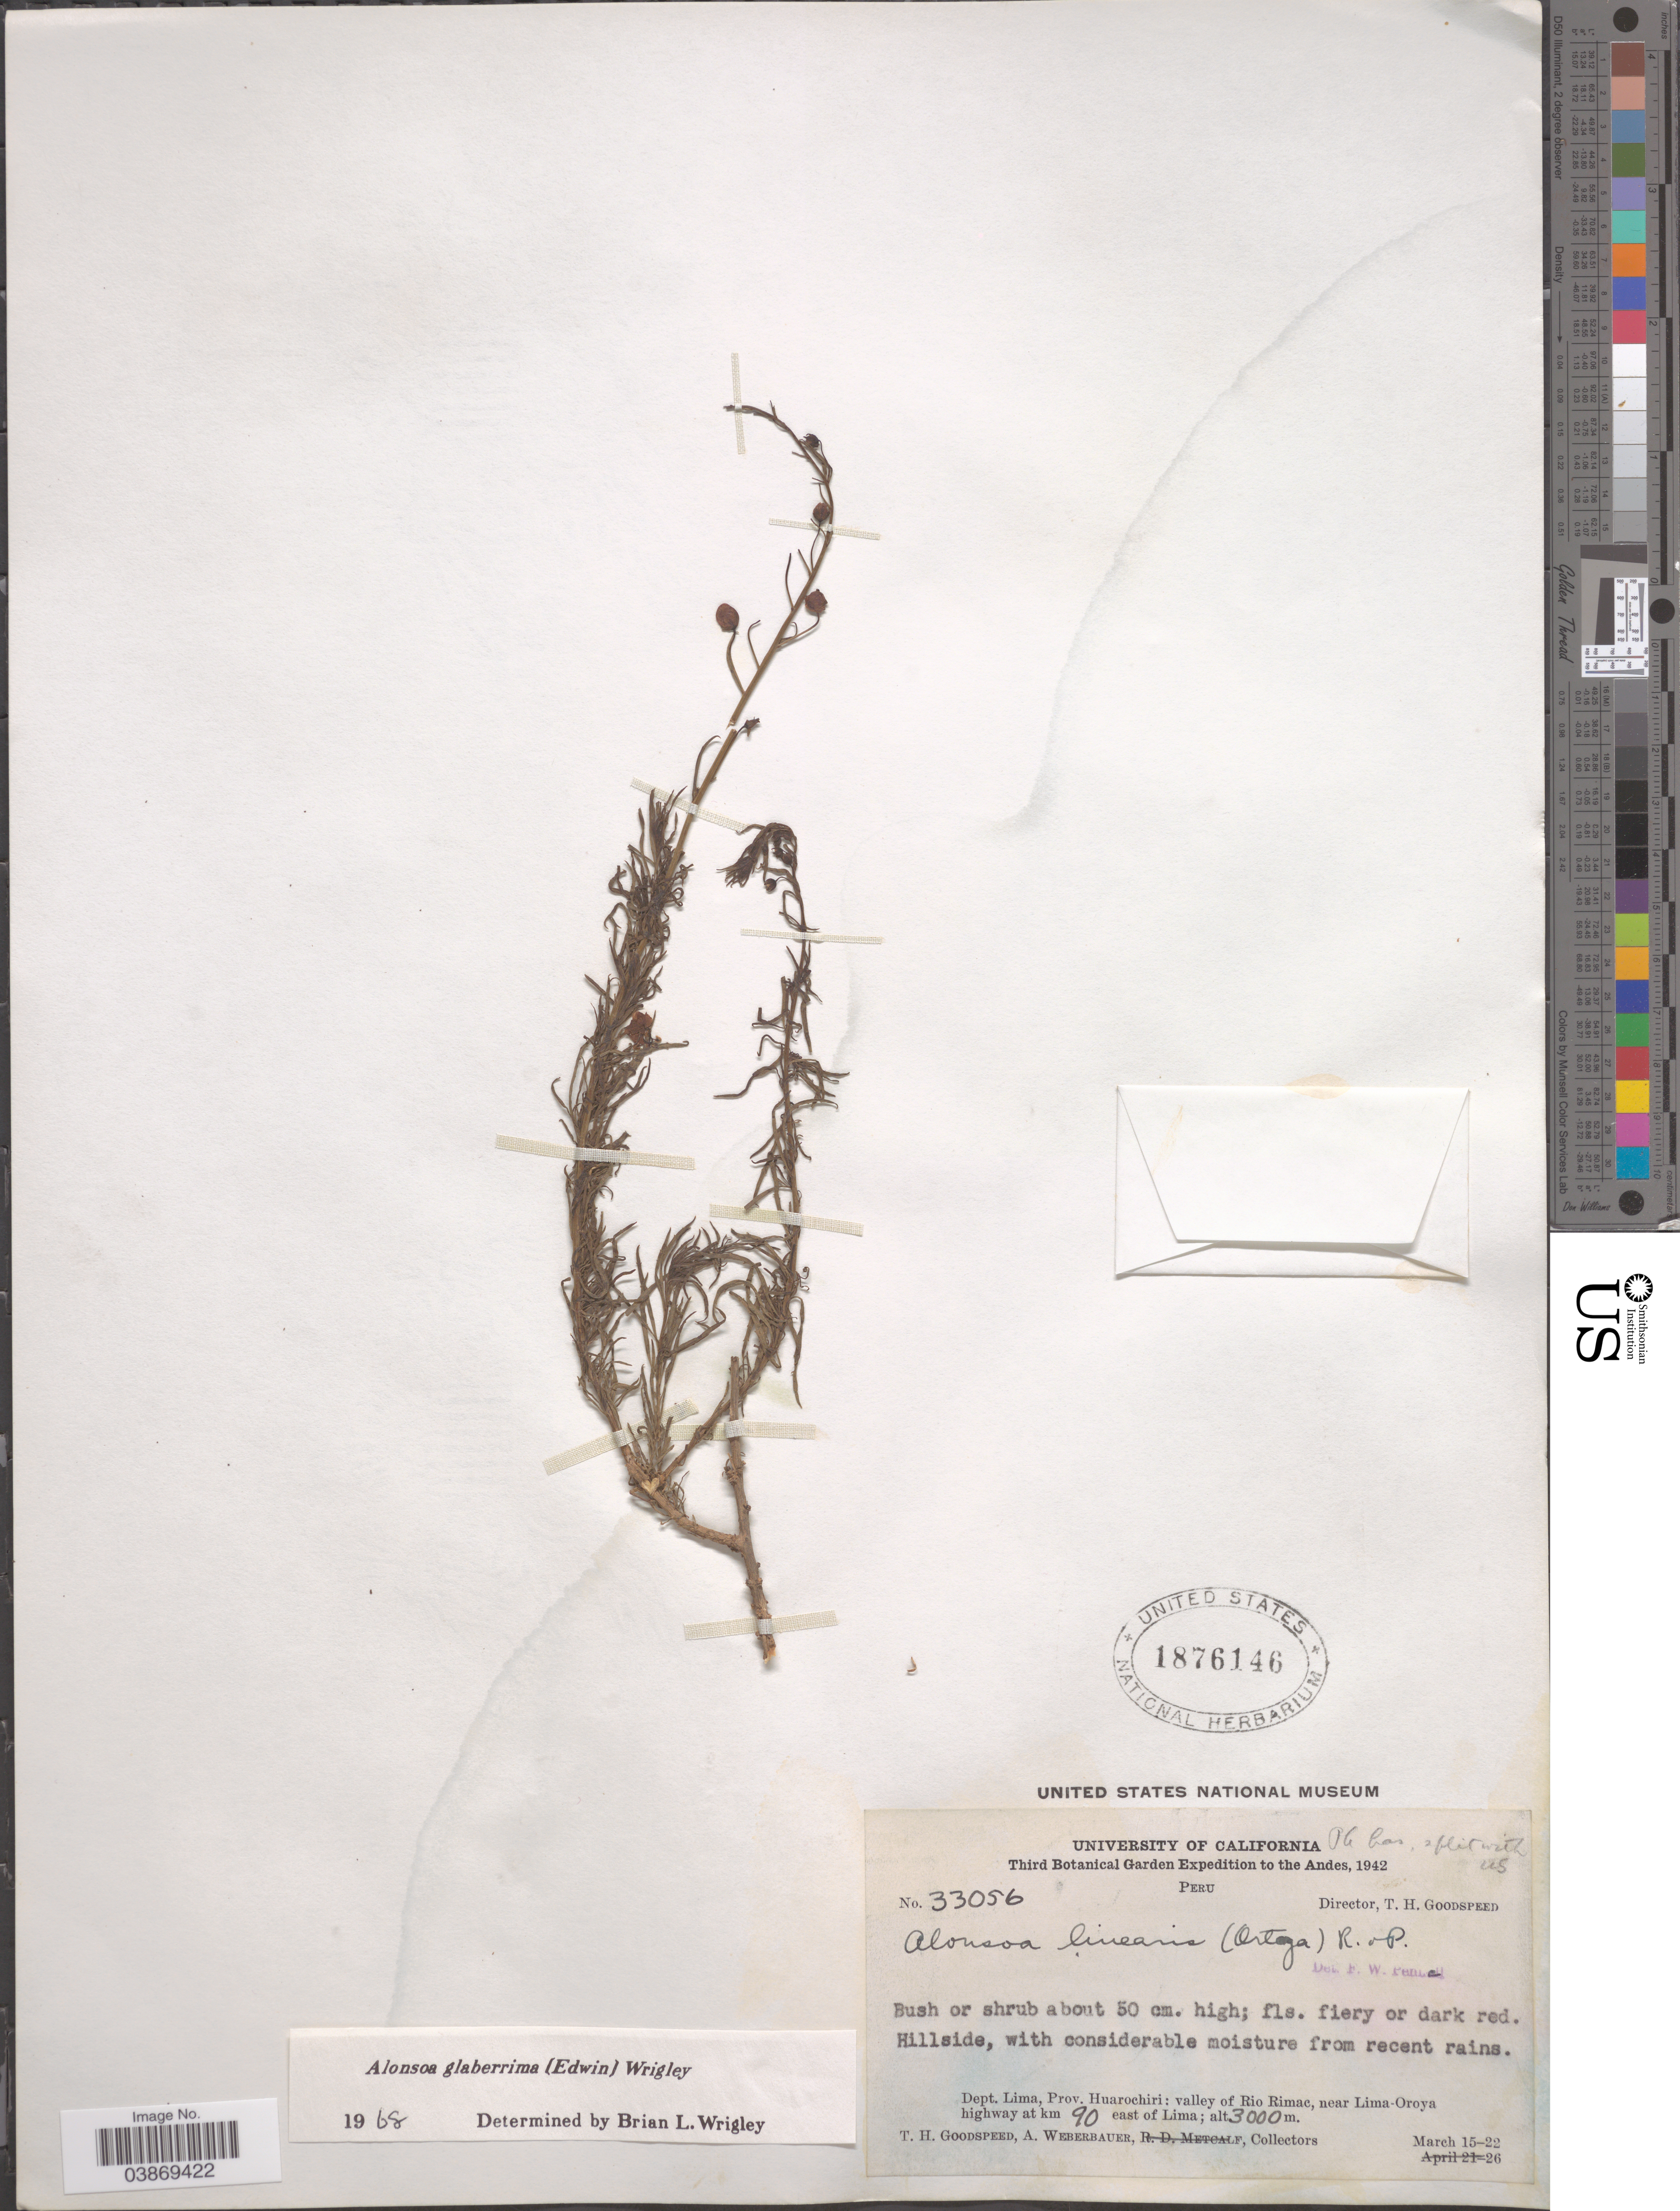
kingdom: Plantae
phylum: Tracheophyta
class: Magnoliopsida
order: Lamiales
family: Scrophulariaceae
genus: Alonsoa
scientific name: Alonsoa linearis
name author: (Jacq.) Ruiz & Pav.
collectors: T. Goodspeed & A. Weberbauer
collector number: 33056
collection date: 1942-03-15/1942-03-22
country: Peru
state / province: Lima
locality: The Andes. Dept. Lima, Prov. Huarochiri: valley of Rio Rimac, near Lima-Oroya highway at km 90 east of Lima.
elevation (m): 3000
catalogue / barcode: US 1876146